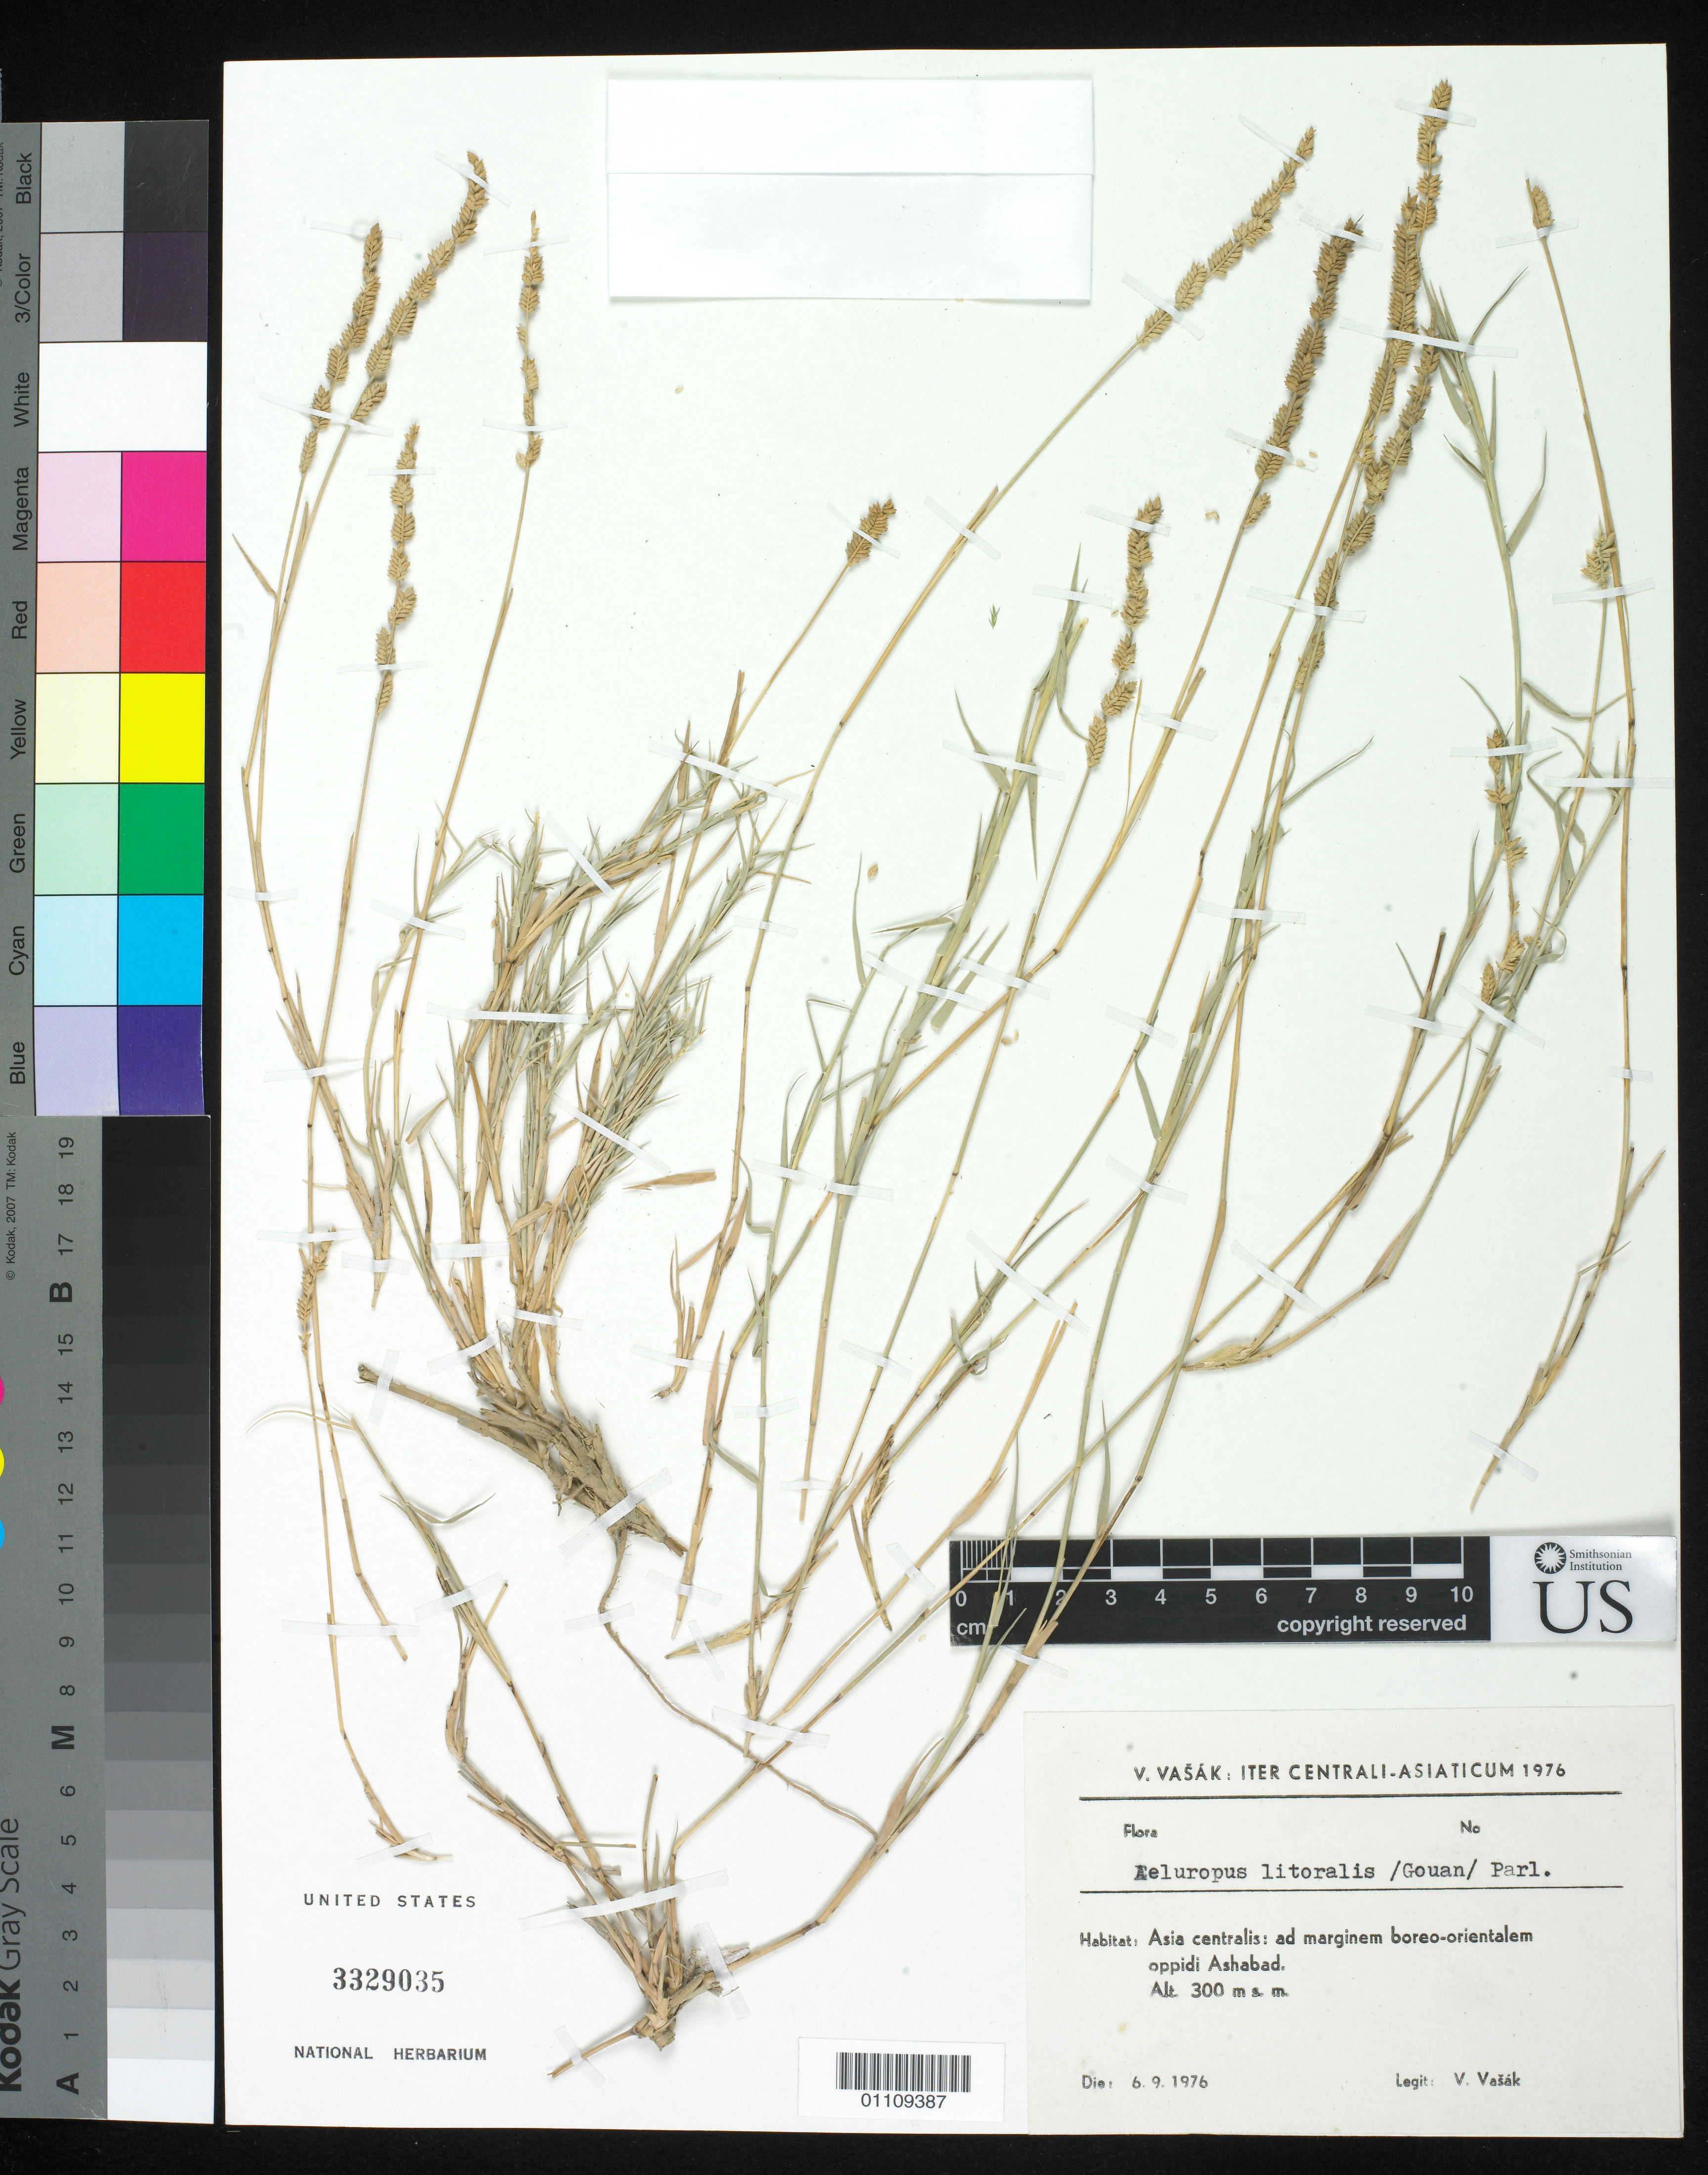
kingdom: Plantae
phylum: Tracheophyta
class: Liliopsida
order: Poales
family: Poaceae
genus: Aeluropus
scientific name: Aeluropus littoralis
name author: (Gouan) Parl.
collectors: V. Vasak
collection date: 1976-06-09 or 1976-09-06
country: Iran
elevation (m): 300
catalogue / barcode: US 3329035